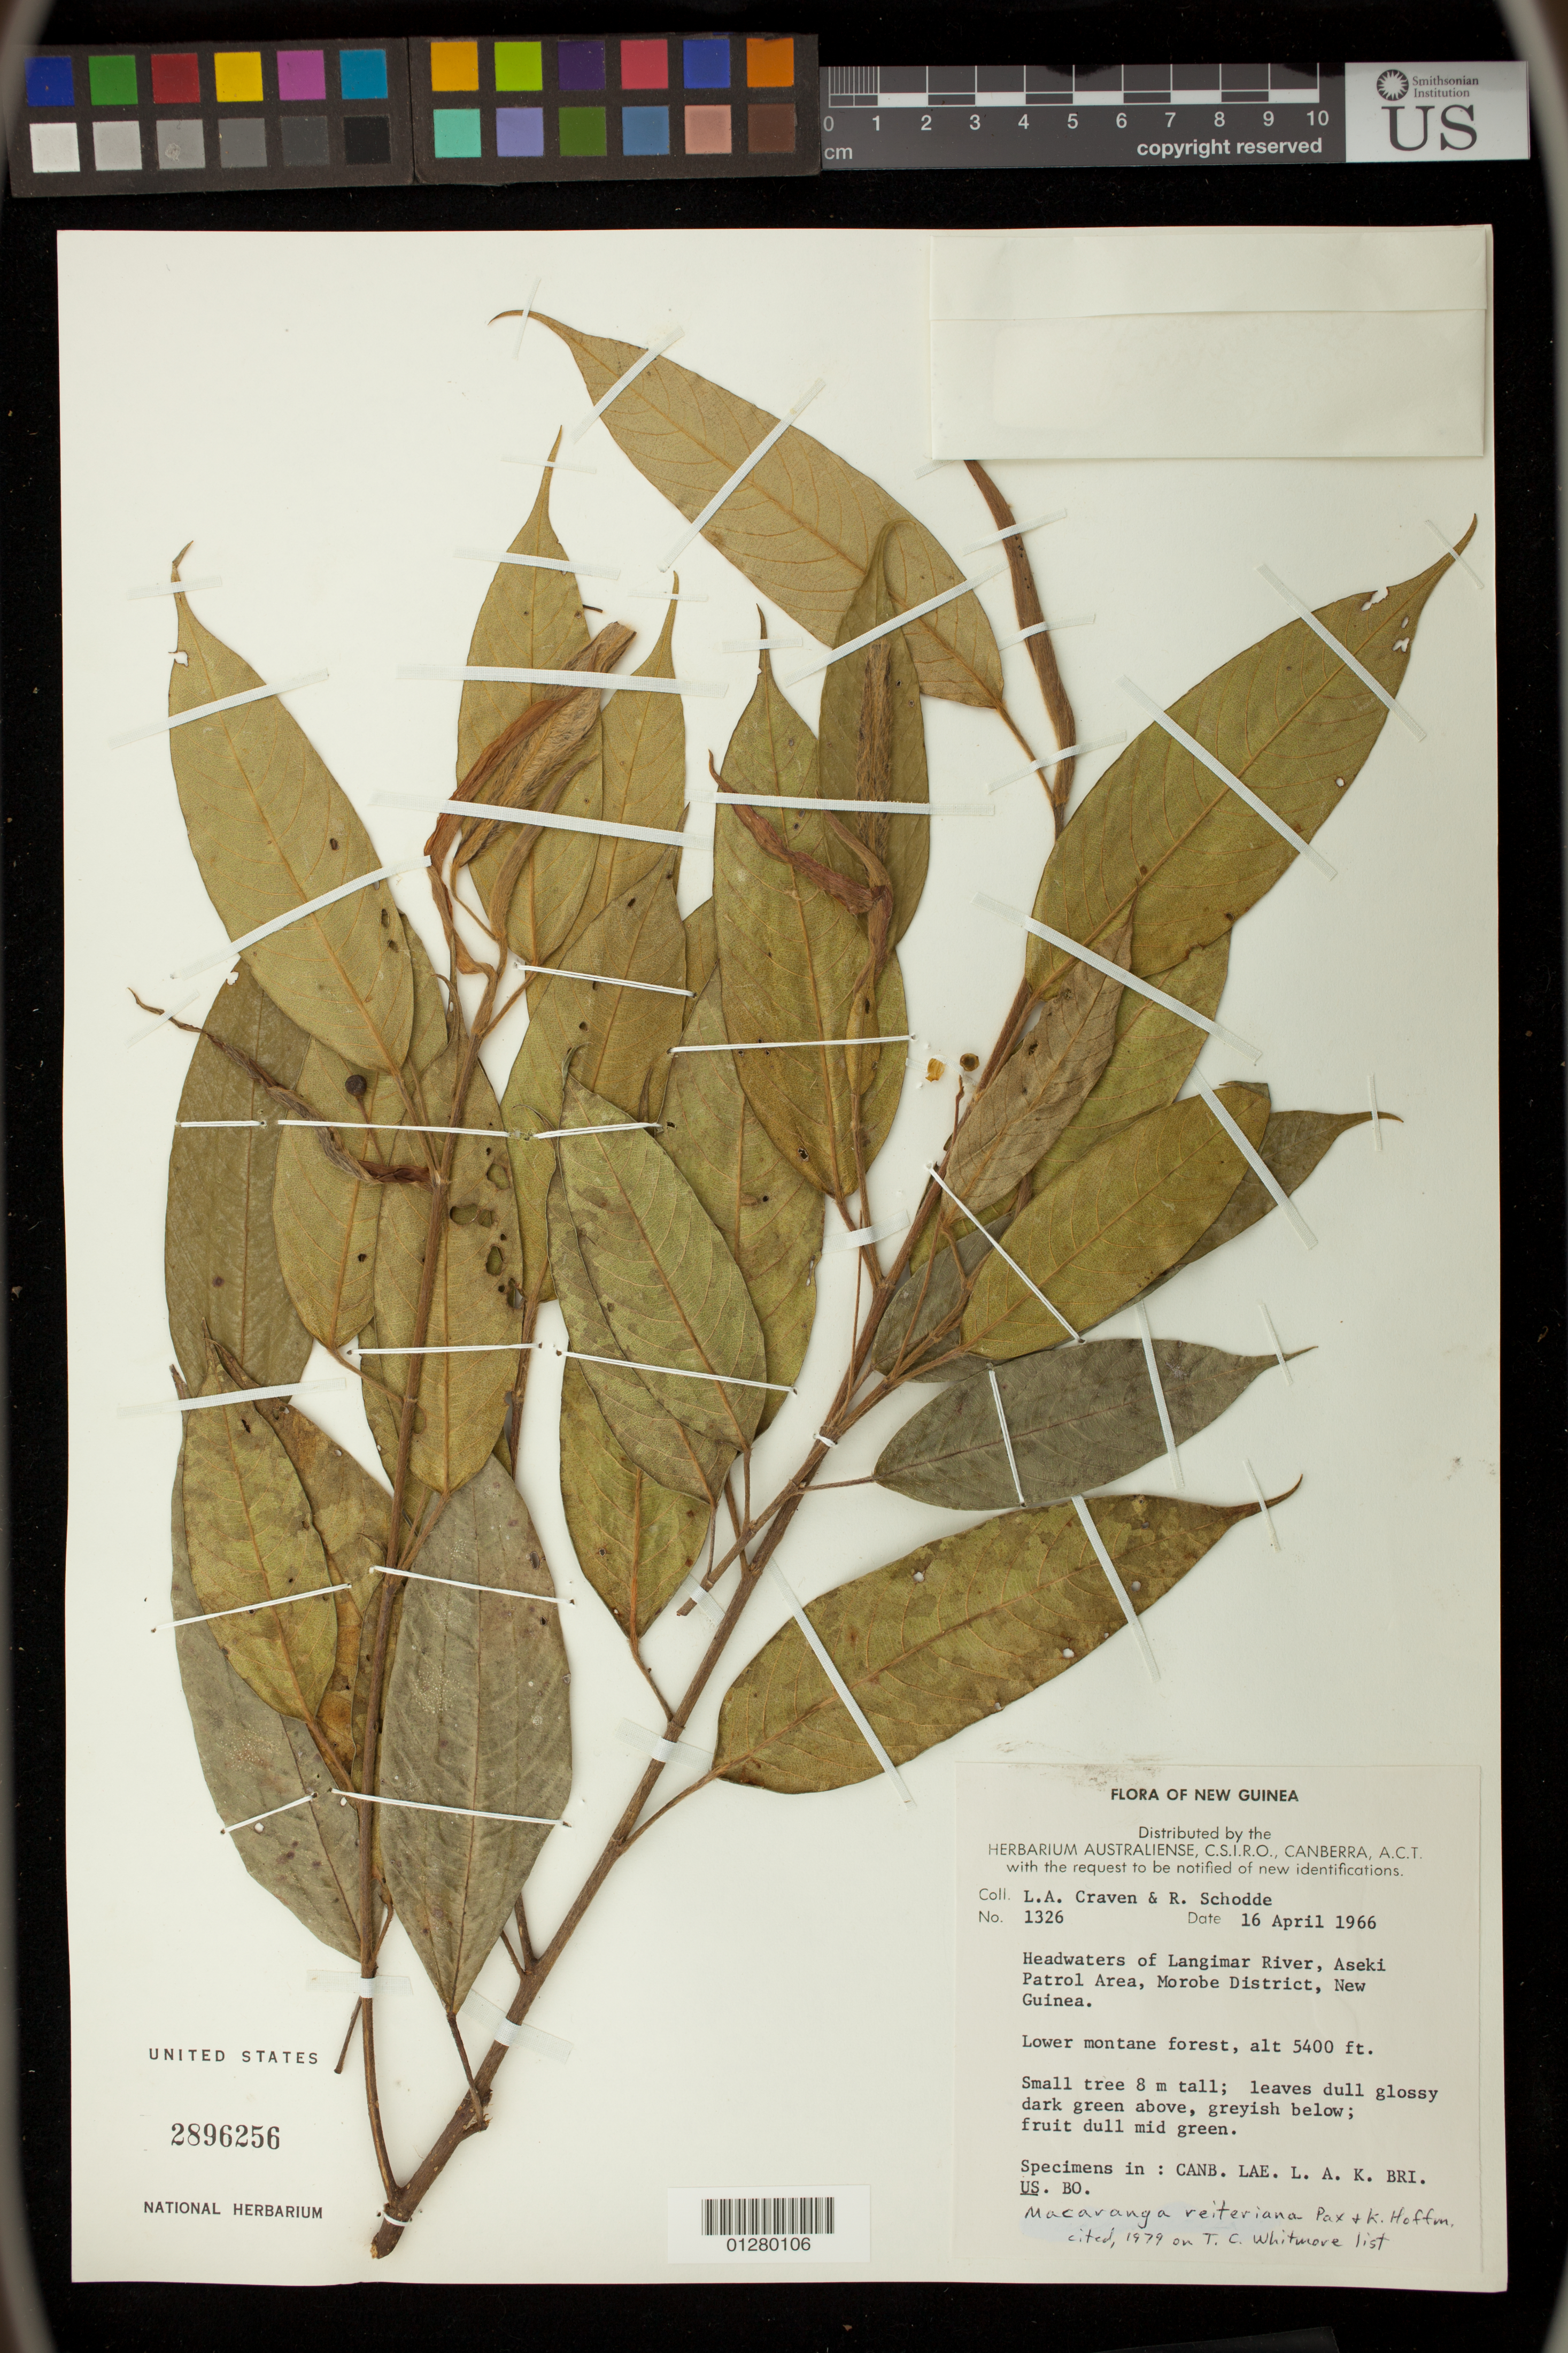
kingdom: Plantae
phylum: Tracheophyta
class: Magnoliopsida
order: Malpighiales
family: Euphorbiaceae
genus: Macaranga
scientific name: Macaranga reiteriana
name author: Pax & K. Hoffm.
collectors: L. A. Craven & R. Schodde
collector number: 1326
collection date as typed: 16 Apr 1966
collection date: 1966-04-16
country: Papua New Guinea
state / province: Morobe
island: New Guinea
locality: Headwaters of langimar river, aseki patrol area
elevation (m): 1646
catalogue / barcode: US 2896256